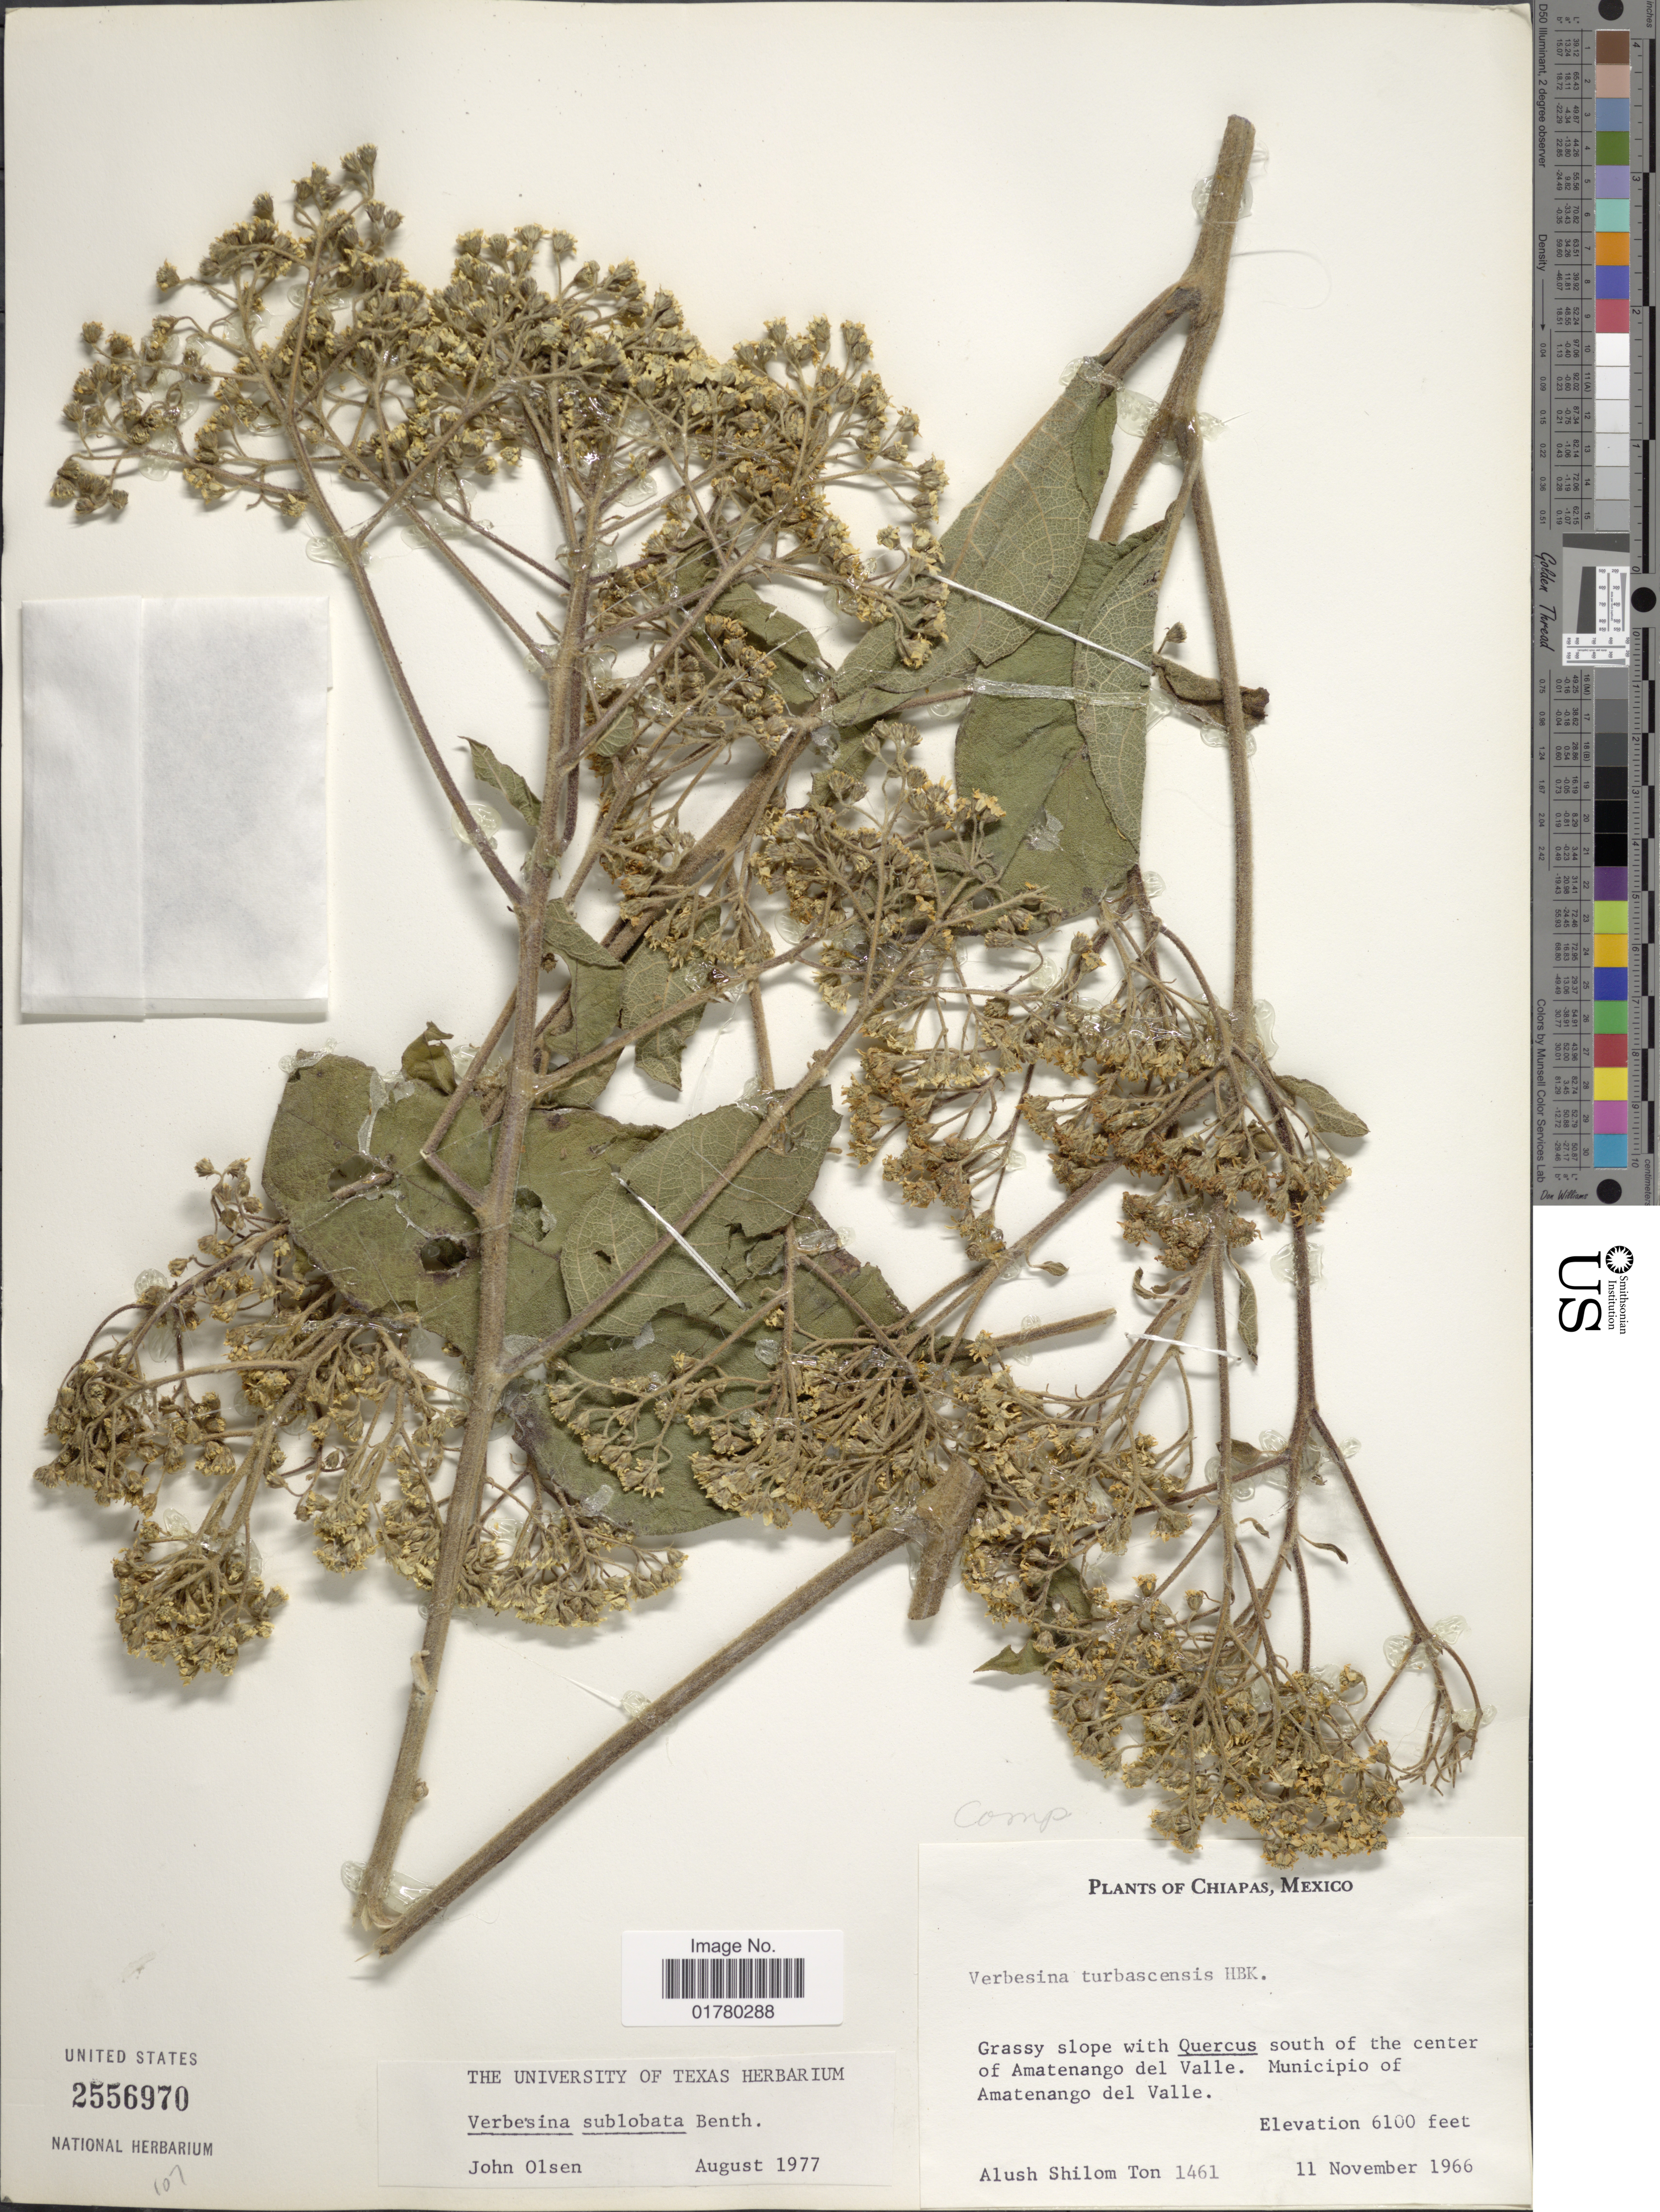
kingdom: Plantae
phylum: Tracheophyta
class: Magnoliopsida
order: Asterales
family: Asteraceae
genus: Verbesina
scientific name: Verbesina turbacensis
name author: Kunth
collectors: A. S. Ton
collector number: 1461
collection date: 1966-11-11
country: Mexico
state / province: Chiapas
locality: South of the center of Amatenango del Valle. Municipio of Amatenango del Valle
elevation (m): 1859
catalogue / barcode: US 2556970